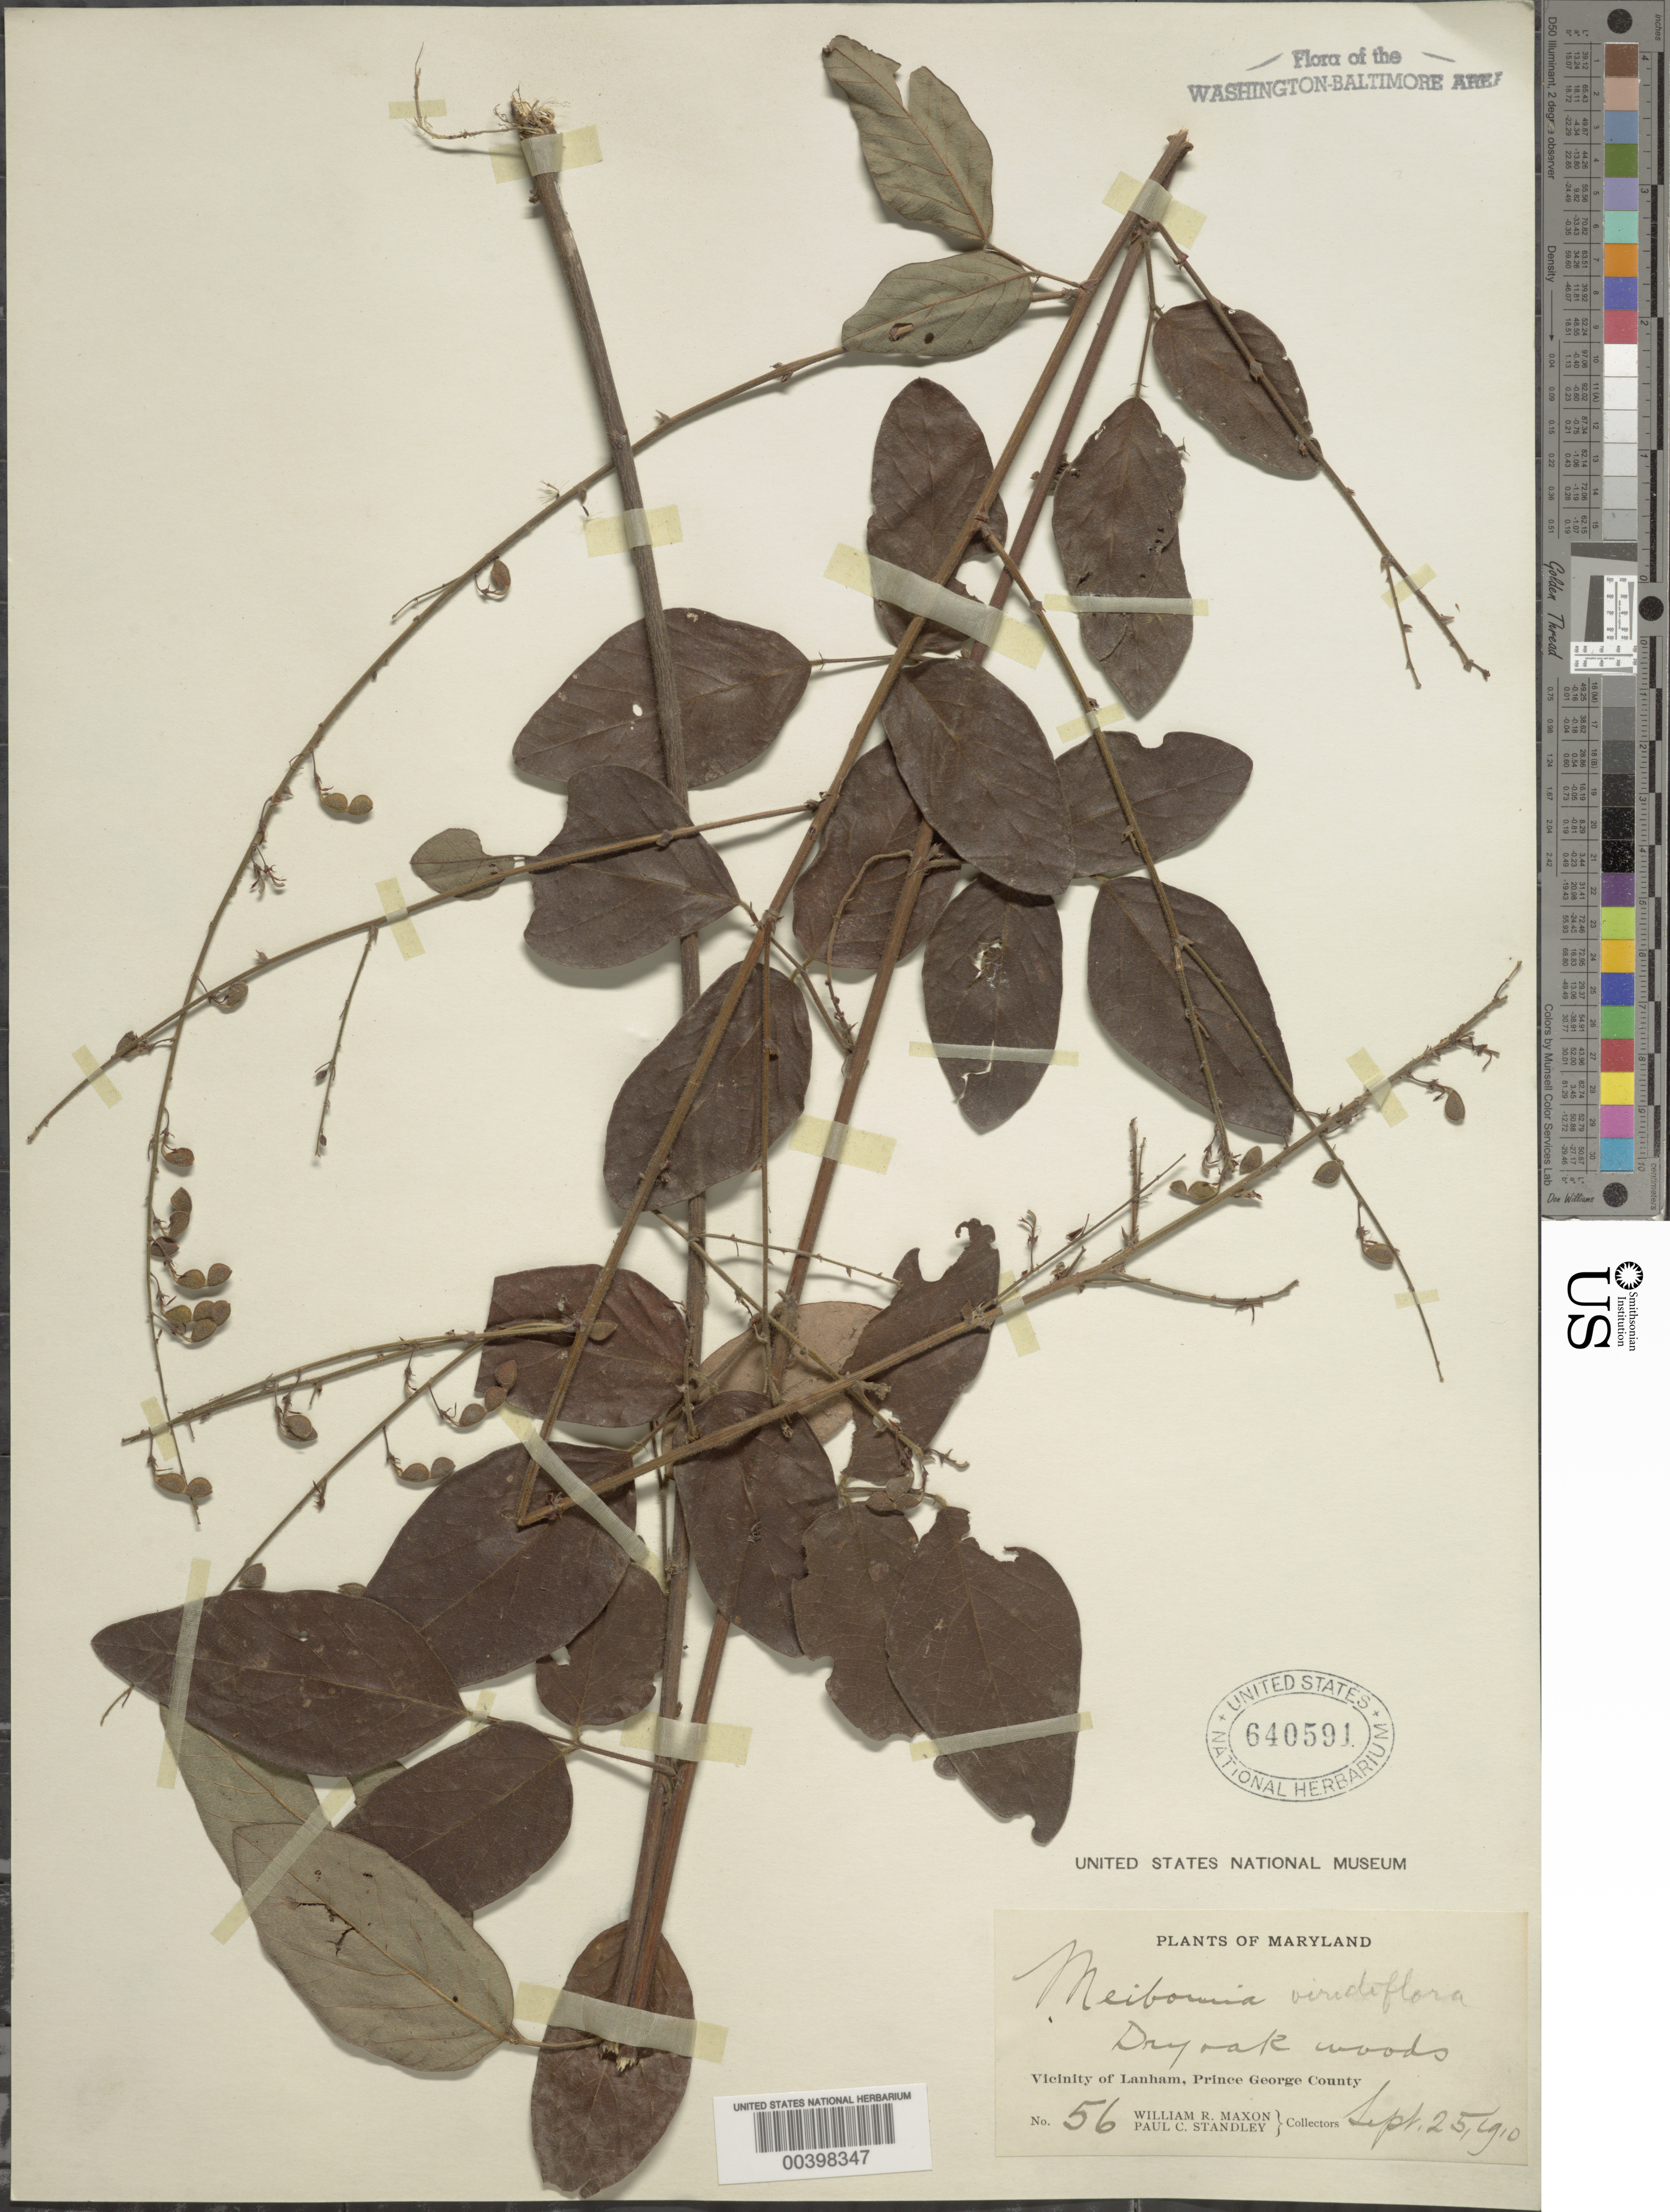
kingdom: Plantae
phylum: Tracheophyta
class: Magnoliopsida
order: Fabales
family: Fabaceae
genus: Desmodium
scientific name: Desmodium viridiflorum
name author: (L.) DC.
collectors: W. R. Maxon & P. C. Standley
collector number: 56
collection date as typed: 25 Sep 1910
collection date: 1910-09-25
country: United States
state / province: Maryland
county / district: Prince George's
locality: Lanham vicinity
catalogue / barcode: US 640591